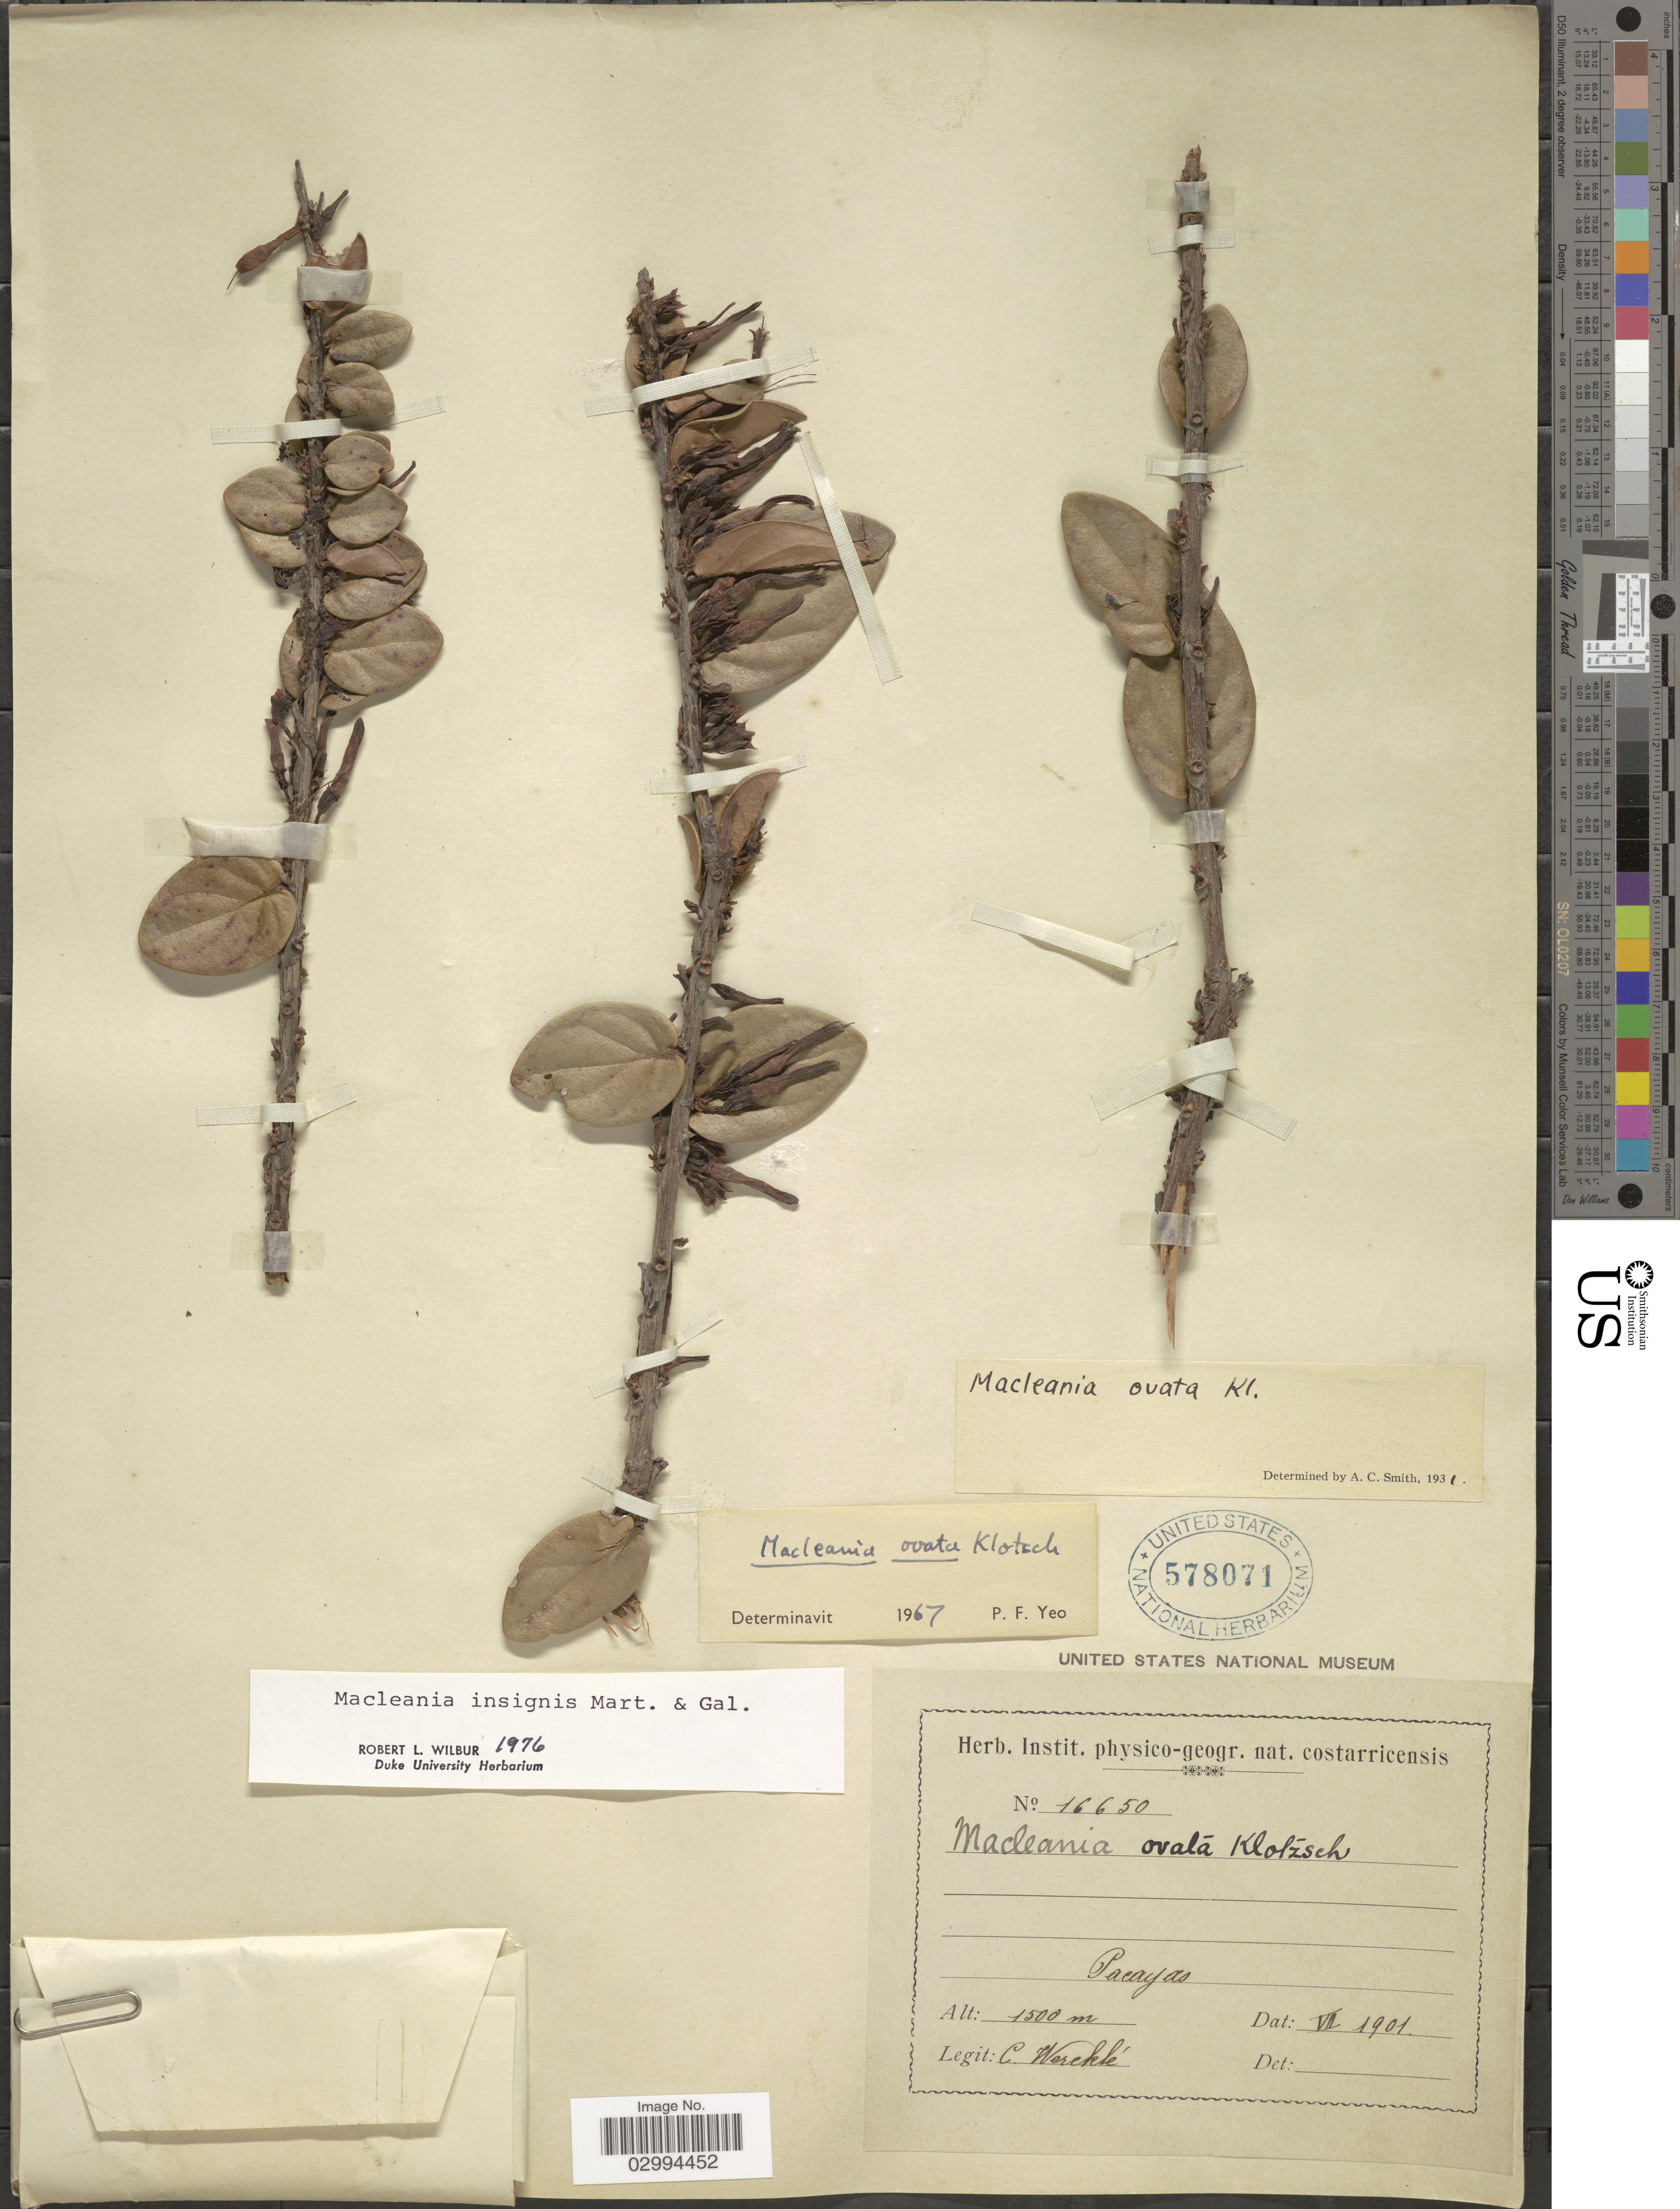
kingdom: Plantae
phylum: Tracheophyta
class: Magnoliopsida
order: Ericales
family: Ericaceae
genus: Macleania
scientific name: Macleania insignis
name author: M. Martens & Galeotti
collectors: C. Wercklé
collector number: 16650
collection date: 1901-07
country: Costa Rica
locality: Pacayas.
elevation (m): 1500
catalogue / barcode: US 578071